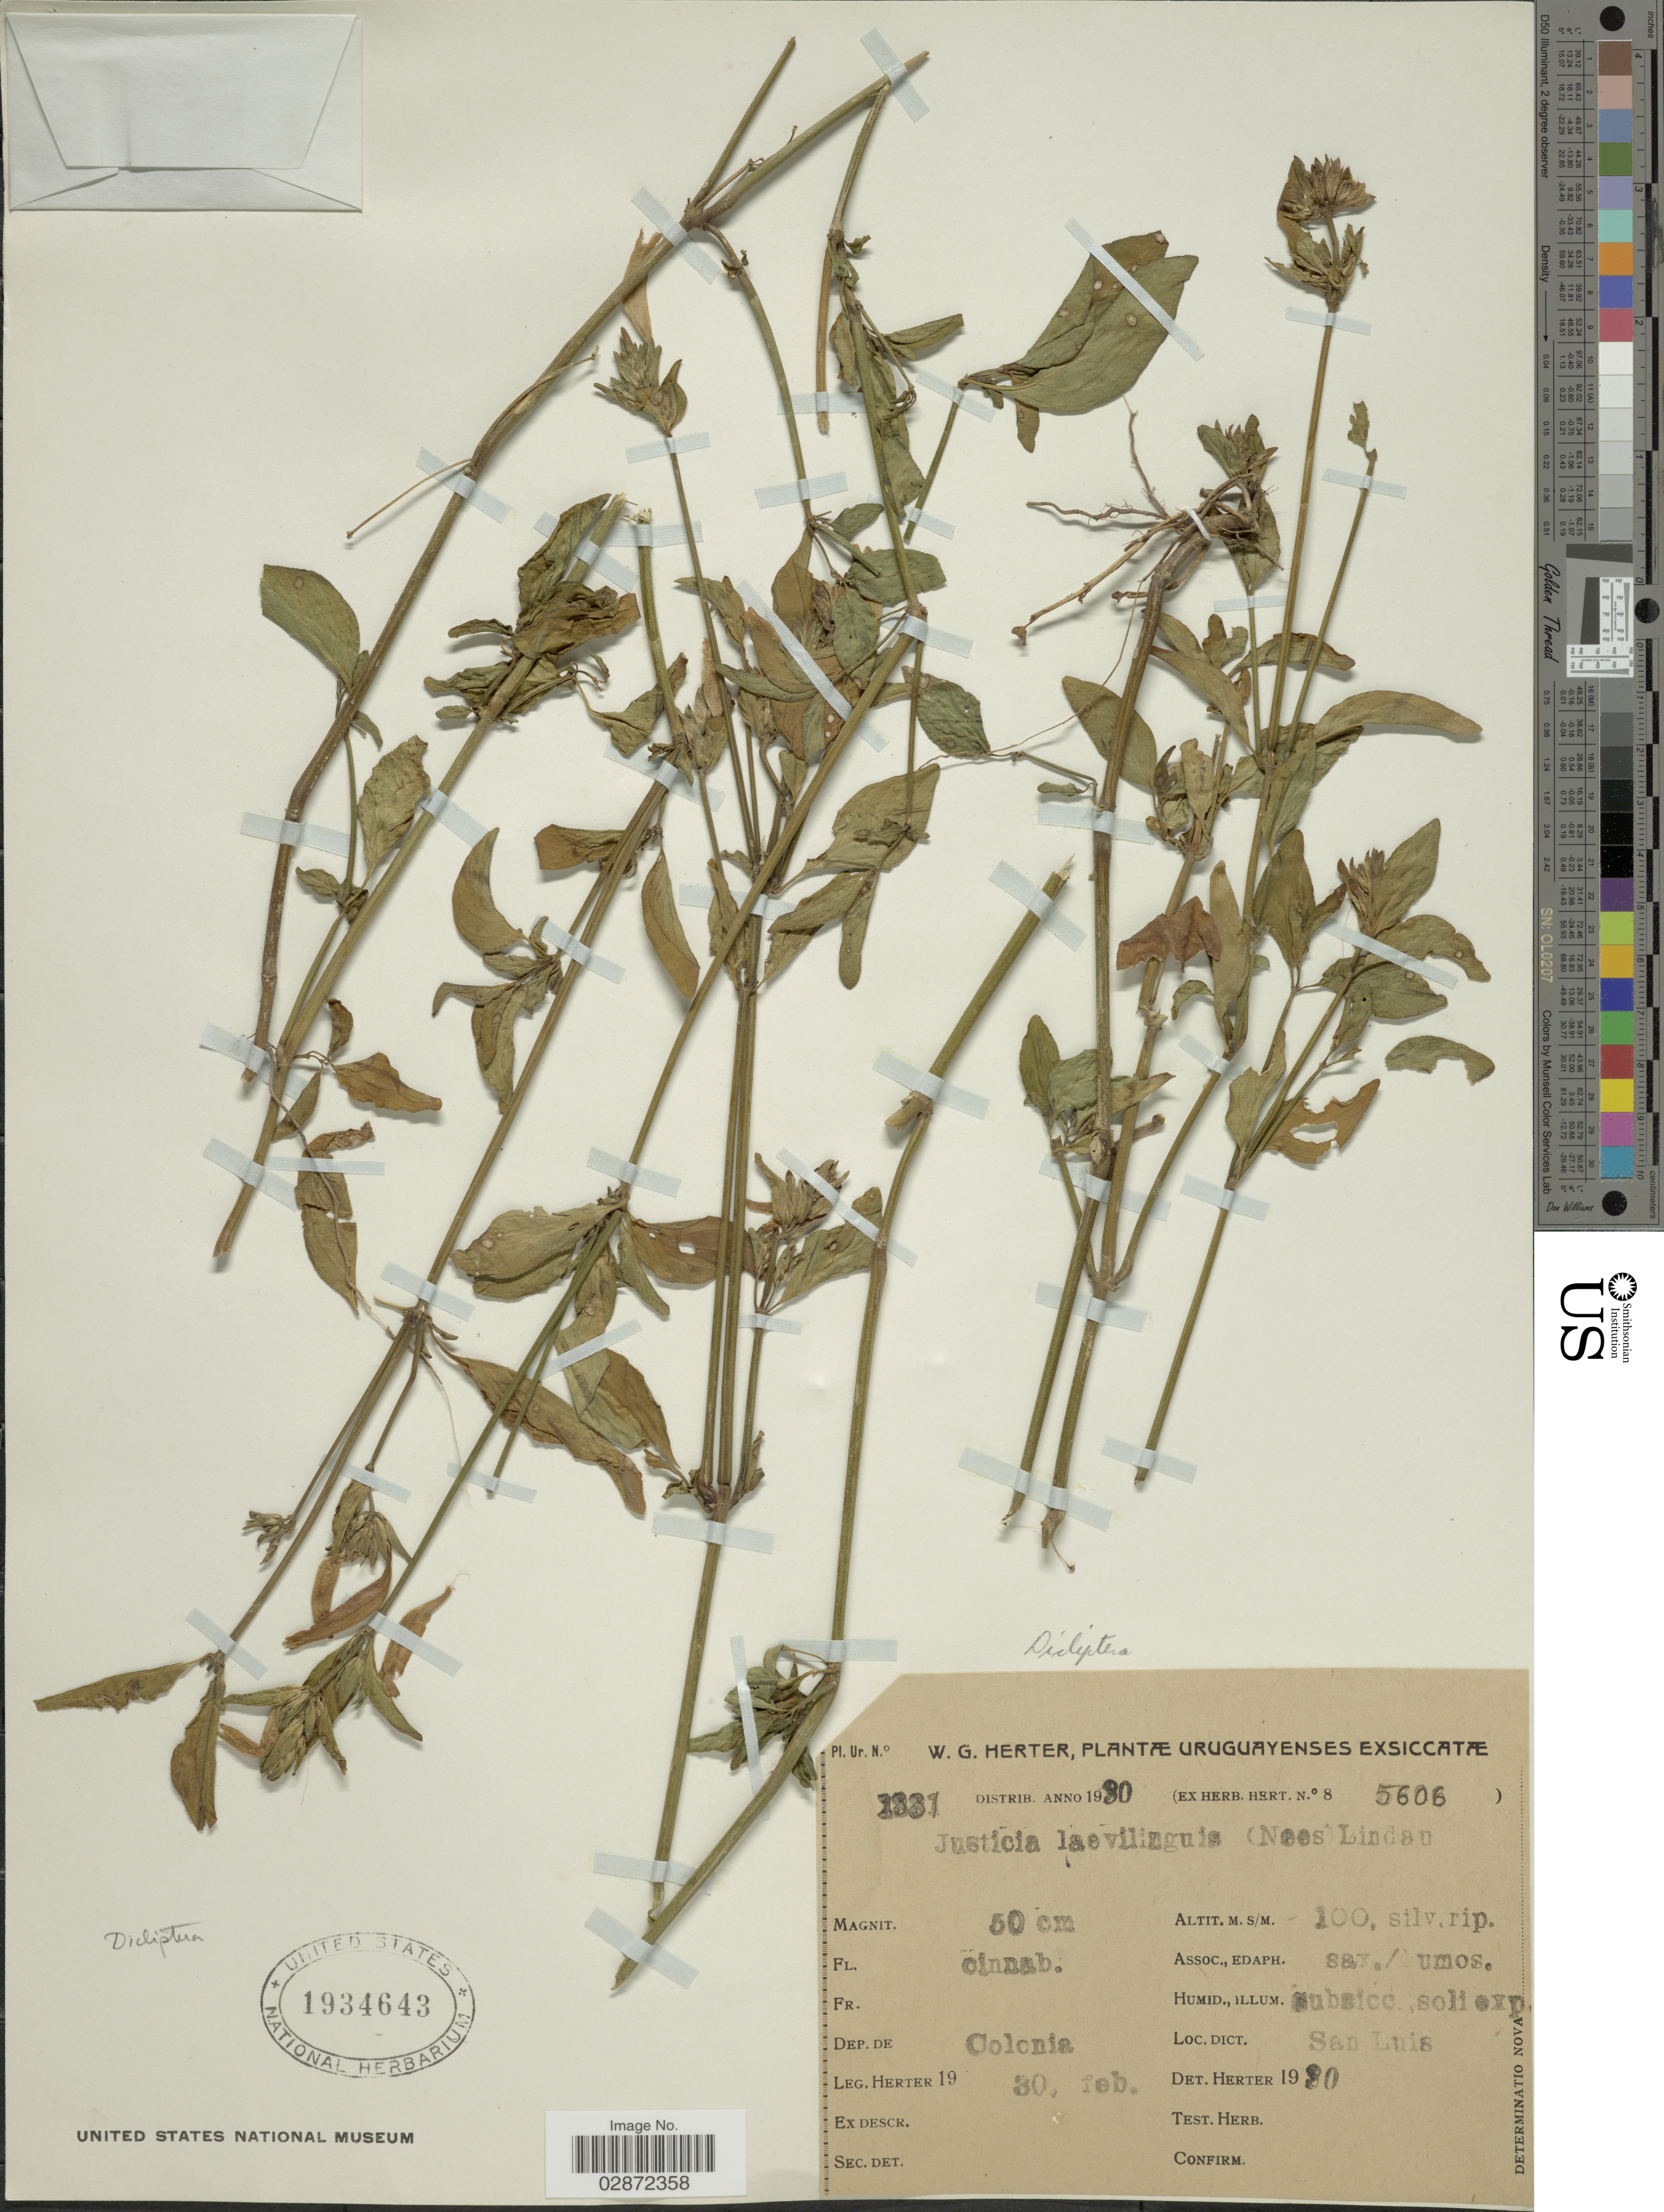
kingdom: Plantae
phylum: Tracheophyta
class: Magnoliopsida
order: Lamiales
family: Acanthaceae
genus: Dicliptera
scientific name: Dicliptera squarrosa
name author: Nees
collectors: W. G. Herter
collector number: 1331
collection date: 1930-02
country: Uruguay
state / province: Colonia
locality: Dep. de Colonia. San Luis.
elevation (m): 100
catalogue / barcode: US 1934643